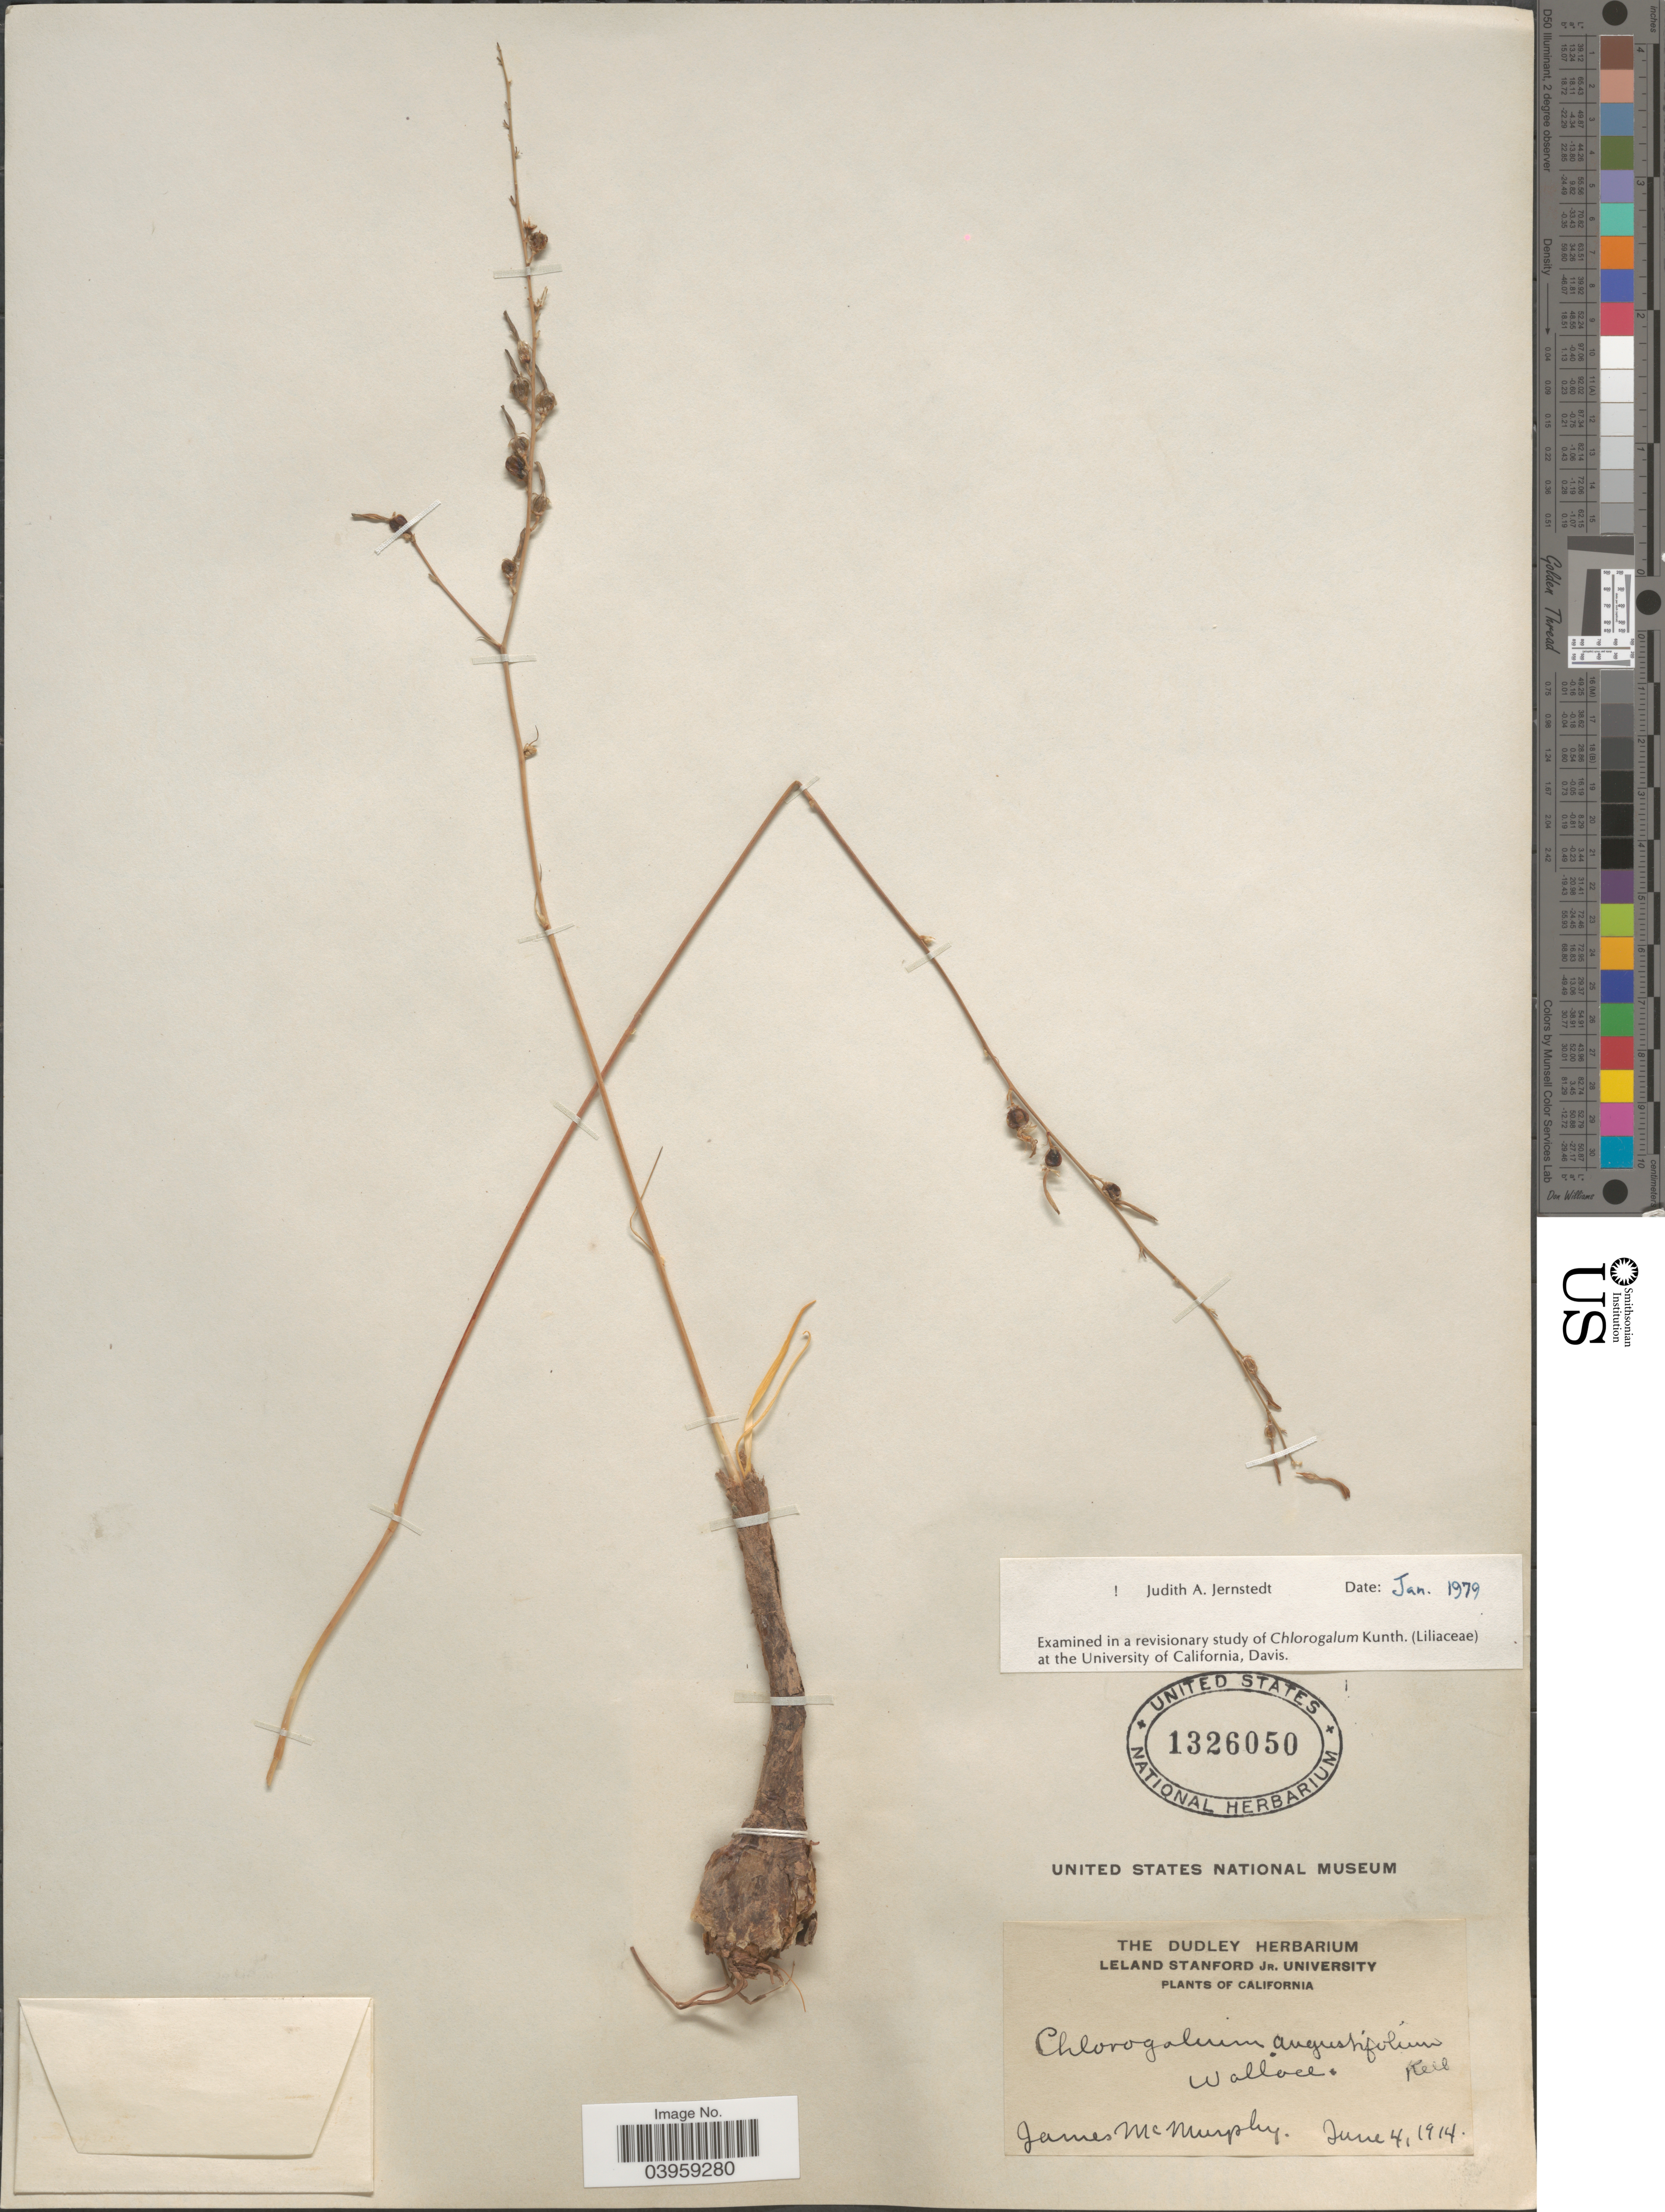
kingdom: Plantae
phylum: Tracheophyta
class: Liliopsida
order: Asparagales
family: Asparagaceae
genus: Chlorogalum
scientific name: Chlorogalum angustifolium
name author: Kellogg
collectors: J. McMurphy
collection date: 1914-06-04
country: United States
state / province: California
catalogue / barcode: US 1326050